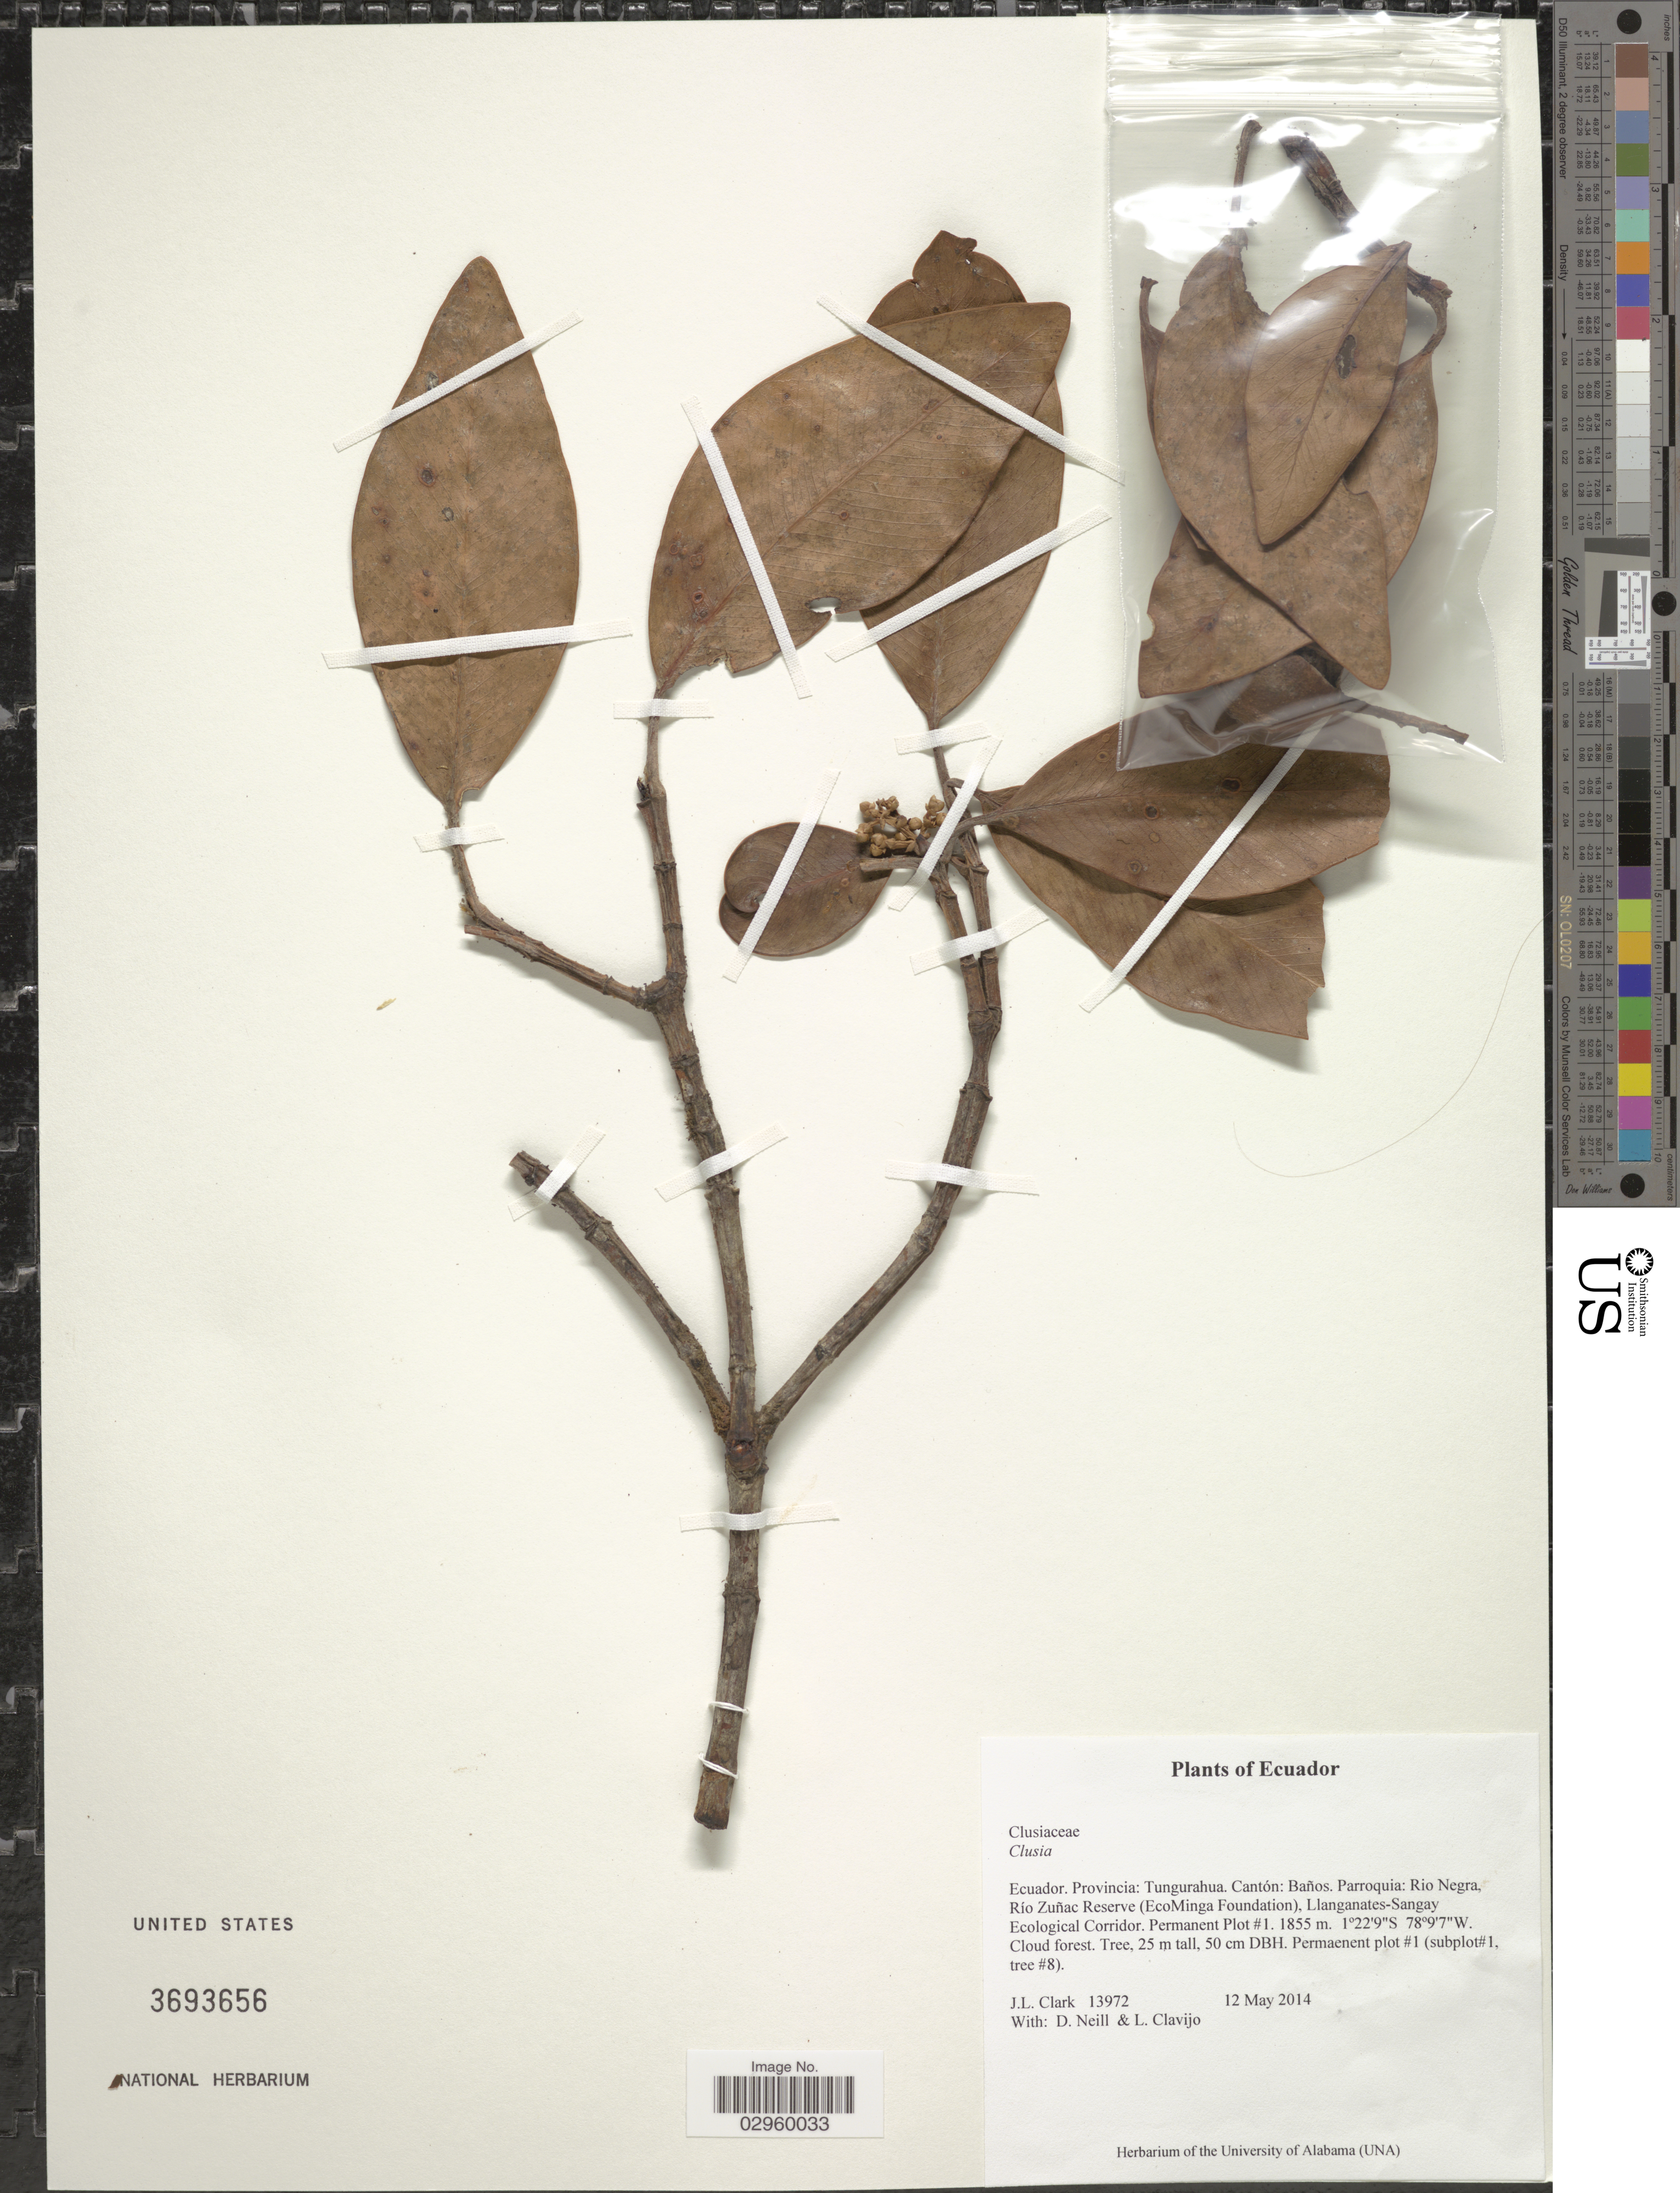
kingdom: Plantae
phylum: Tracheophyta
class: Magnoliopsida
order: Malpighiales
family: Clusiaceae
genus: Clusia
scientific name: Clusia sp.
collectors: J. L. Clark, D. Neill & L. Clavijo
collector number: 13972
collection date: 2014-05-12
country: Ecuador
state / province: Tungurahua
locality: Cantón: Baños, Parroquia: Rio Negra, Río Zuñac Reserve (EcoMinga Foundation), Llanganates-Sangay Ecological Corridor, Permanent Plot #1.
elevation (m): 1855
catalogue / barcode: US 3693656